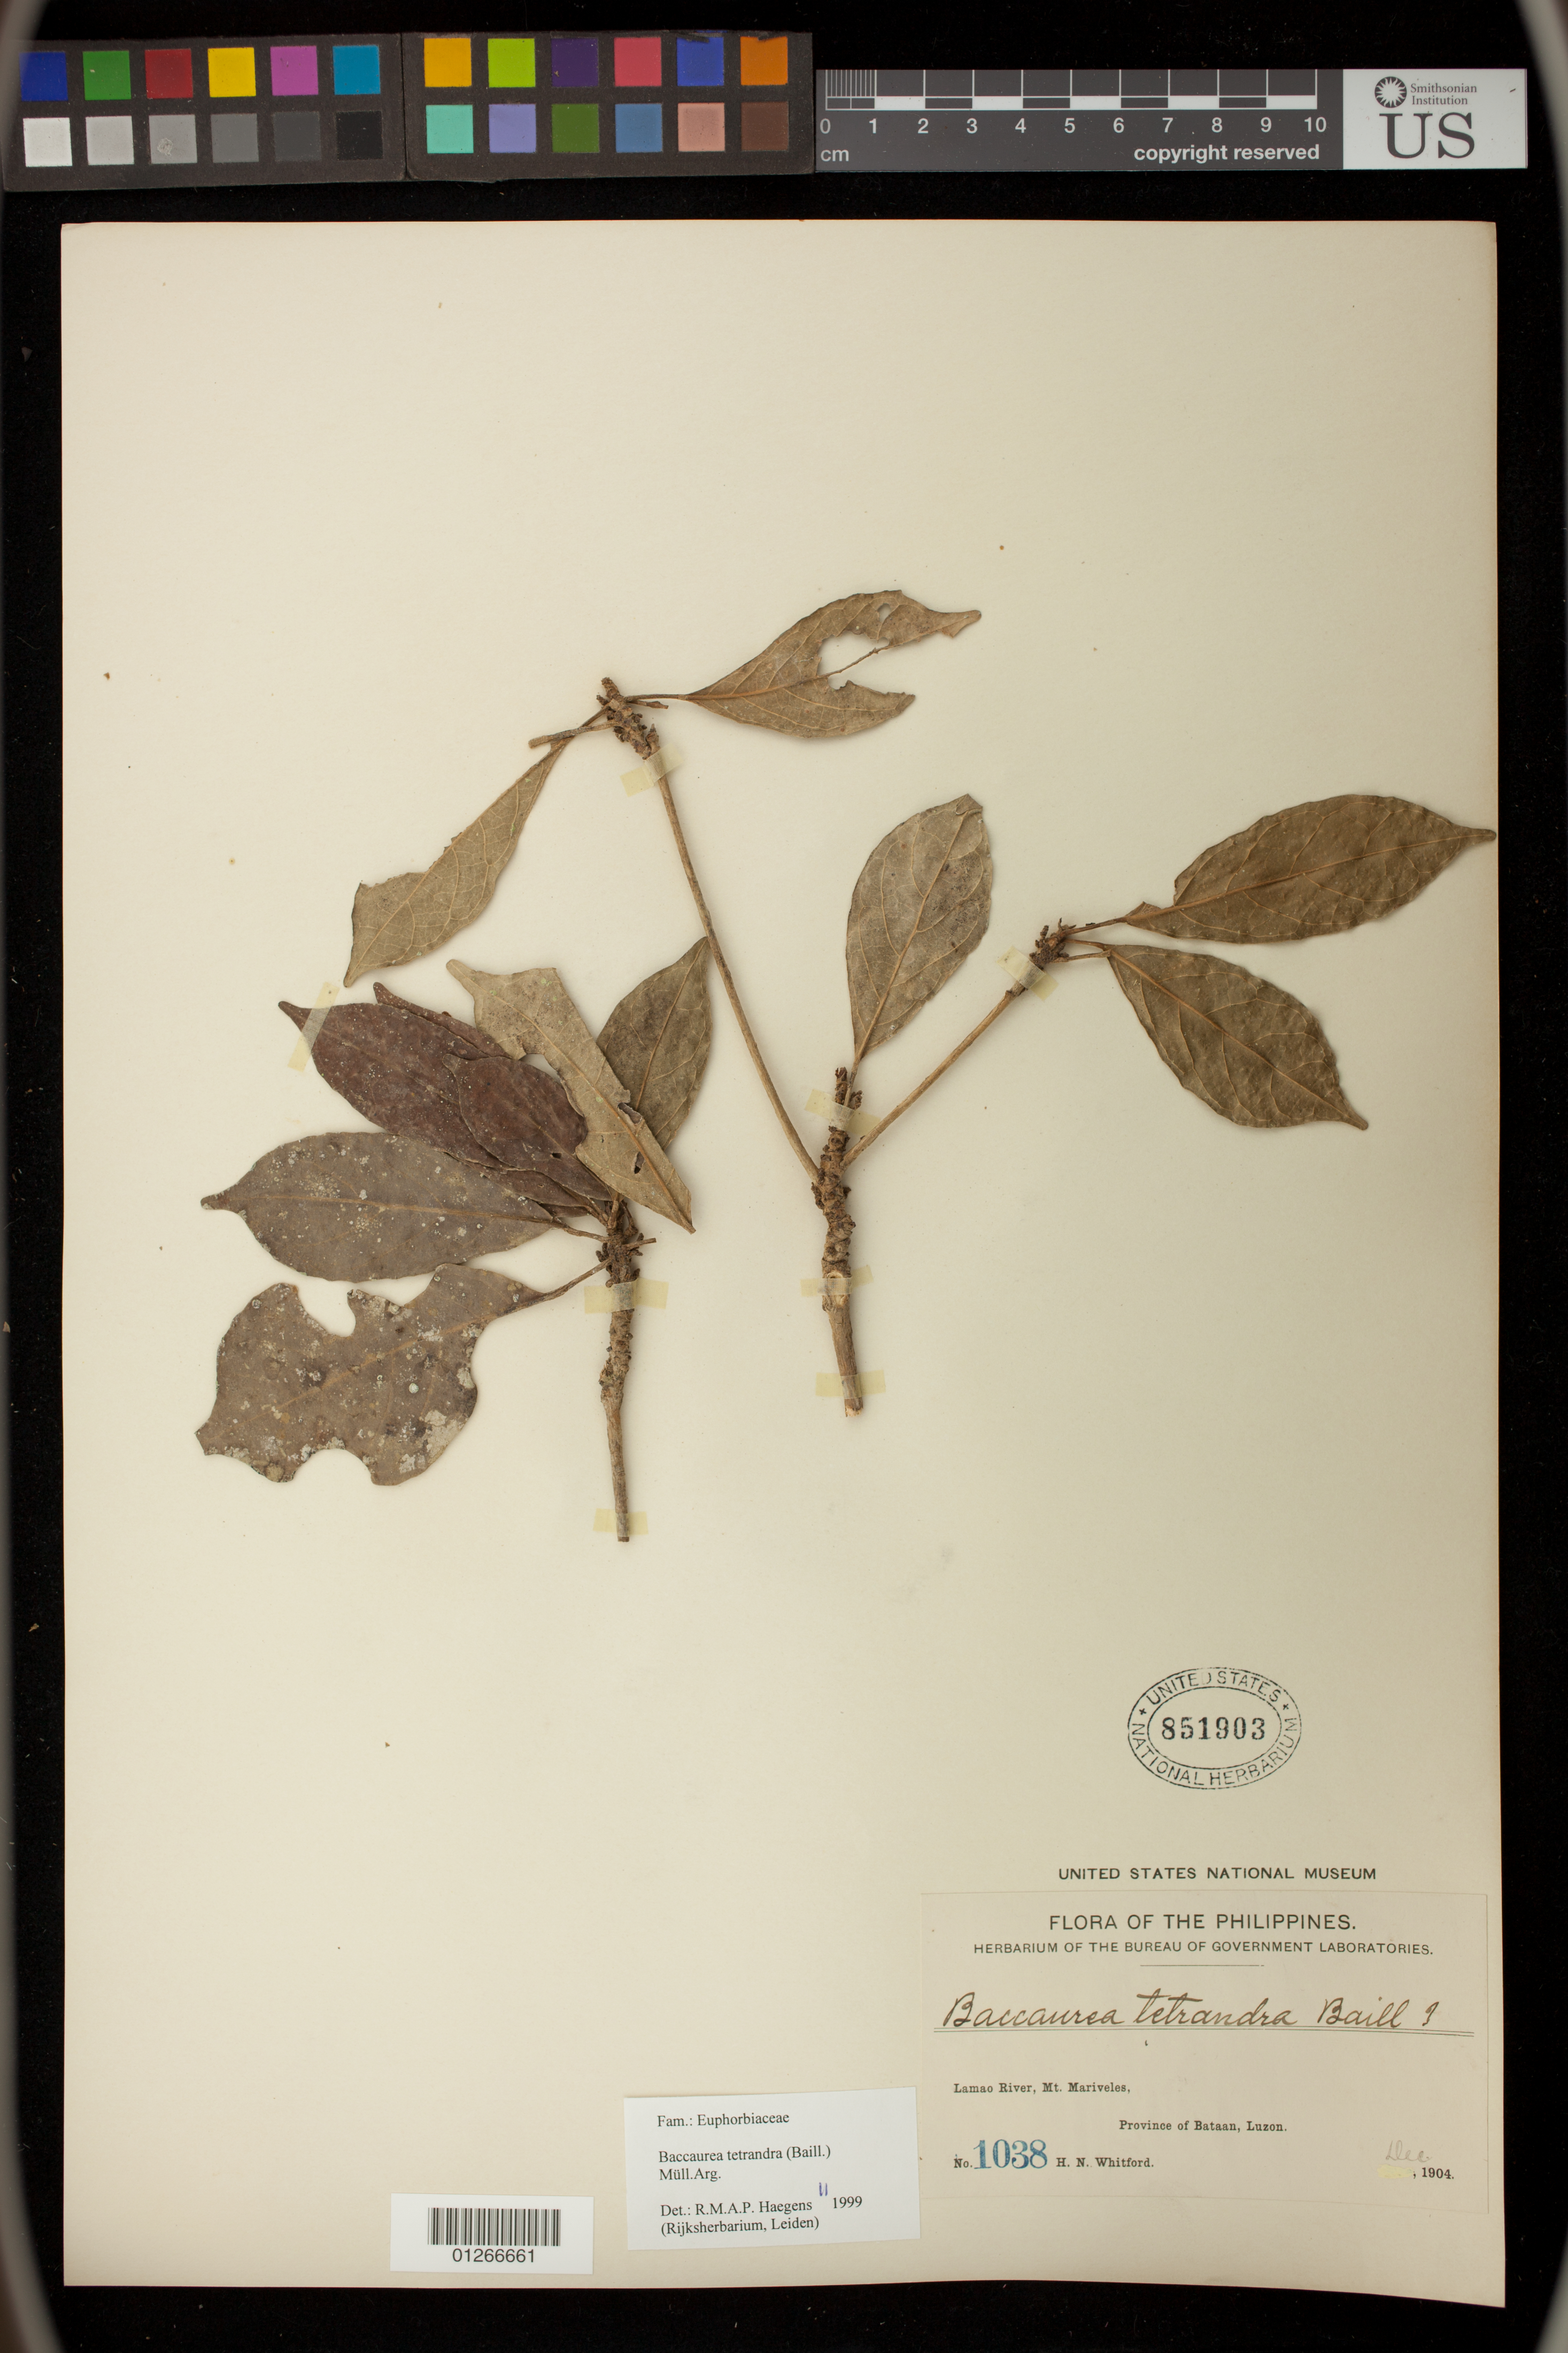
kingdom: Plantae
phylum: Tracheophyta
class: Magnoliopsida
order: Malpighiales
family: Phyllanthaceae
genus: Baccaurea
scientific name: Baccaurea tetrandra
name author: (Baill.) Müll. Arg.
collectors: H. N. Whitford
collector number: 1038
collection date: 1904-12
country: Philippines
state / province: Central Luzon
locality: Lamao River, Mt. Mariveles, Province of Bataan, Luzon